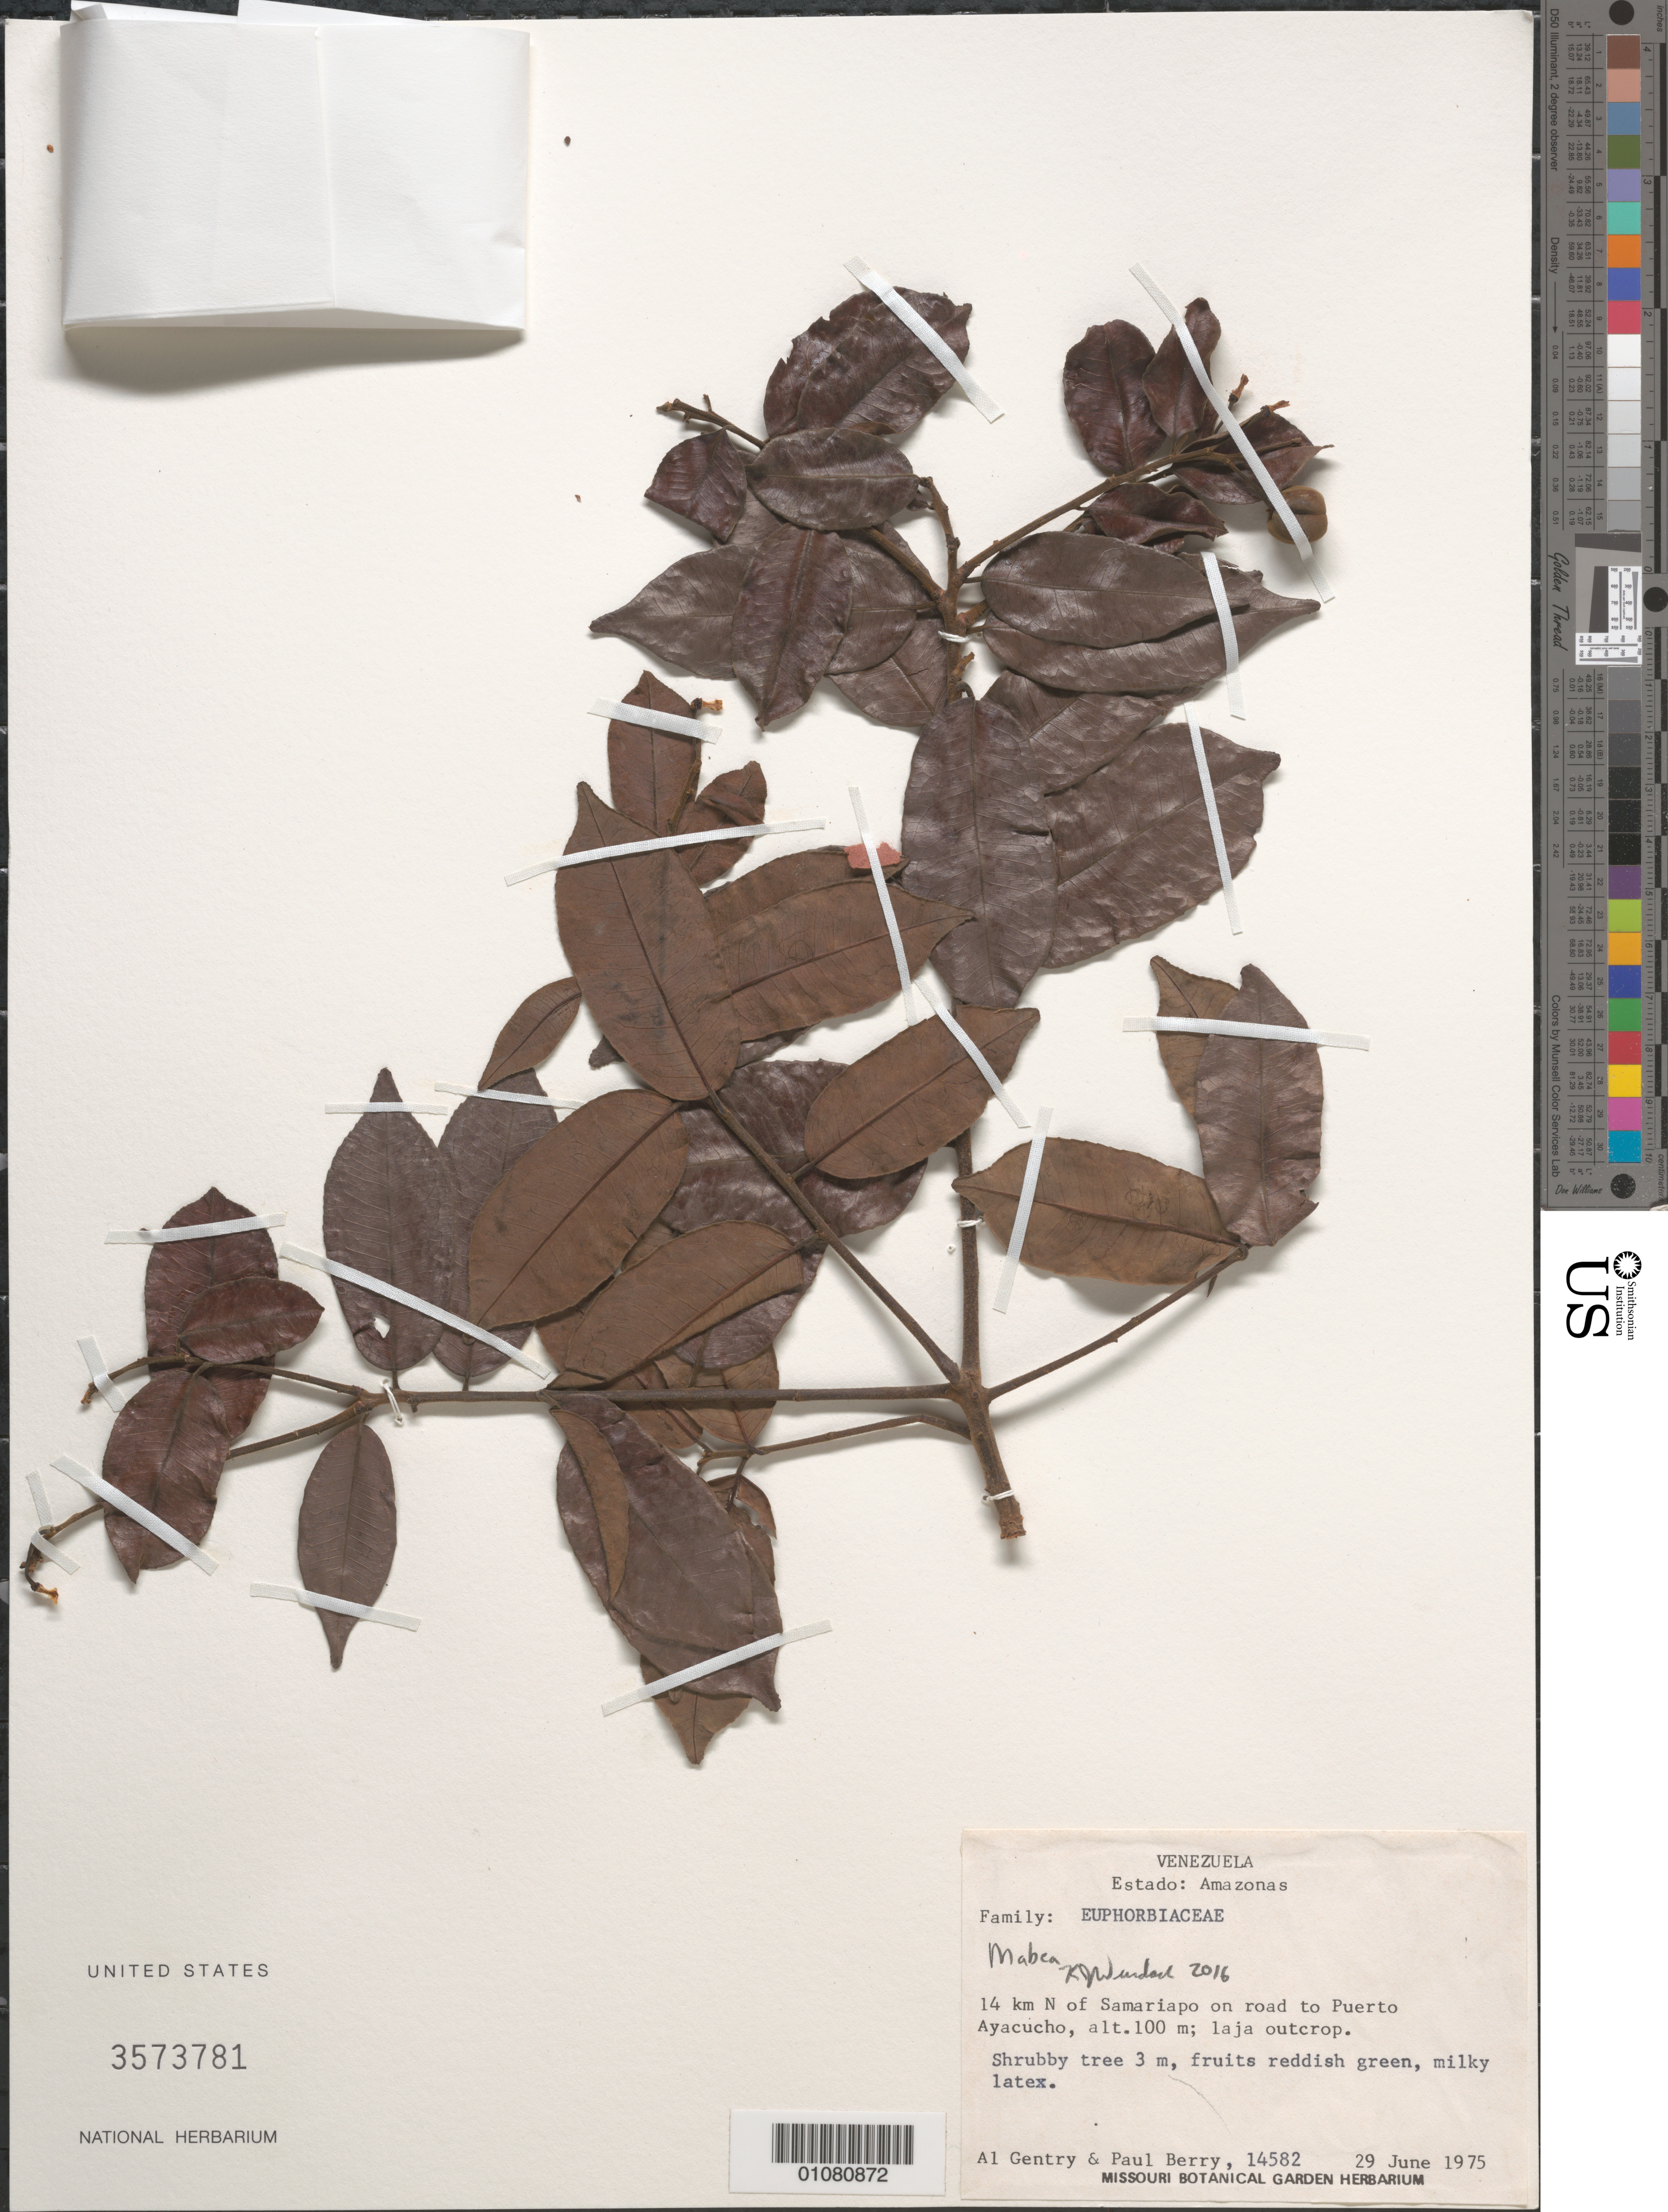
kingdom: Plantae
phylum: Tracheophyta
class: Magnoliopsida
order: Malpighiales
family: Euphorbiaceae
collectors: A. H. Gentry & P. Berry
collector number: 14582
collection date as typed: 29-Jun-75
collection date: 1975-06-29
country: Venezuela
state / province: Amazonas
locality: Puerto Ayacucho-Samariapo highway, 14 km N of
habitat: Laja outcrop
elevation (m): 100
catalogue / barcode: US 3573781